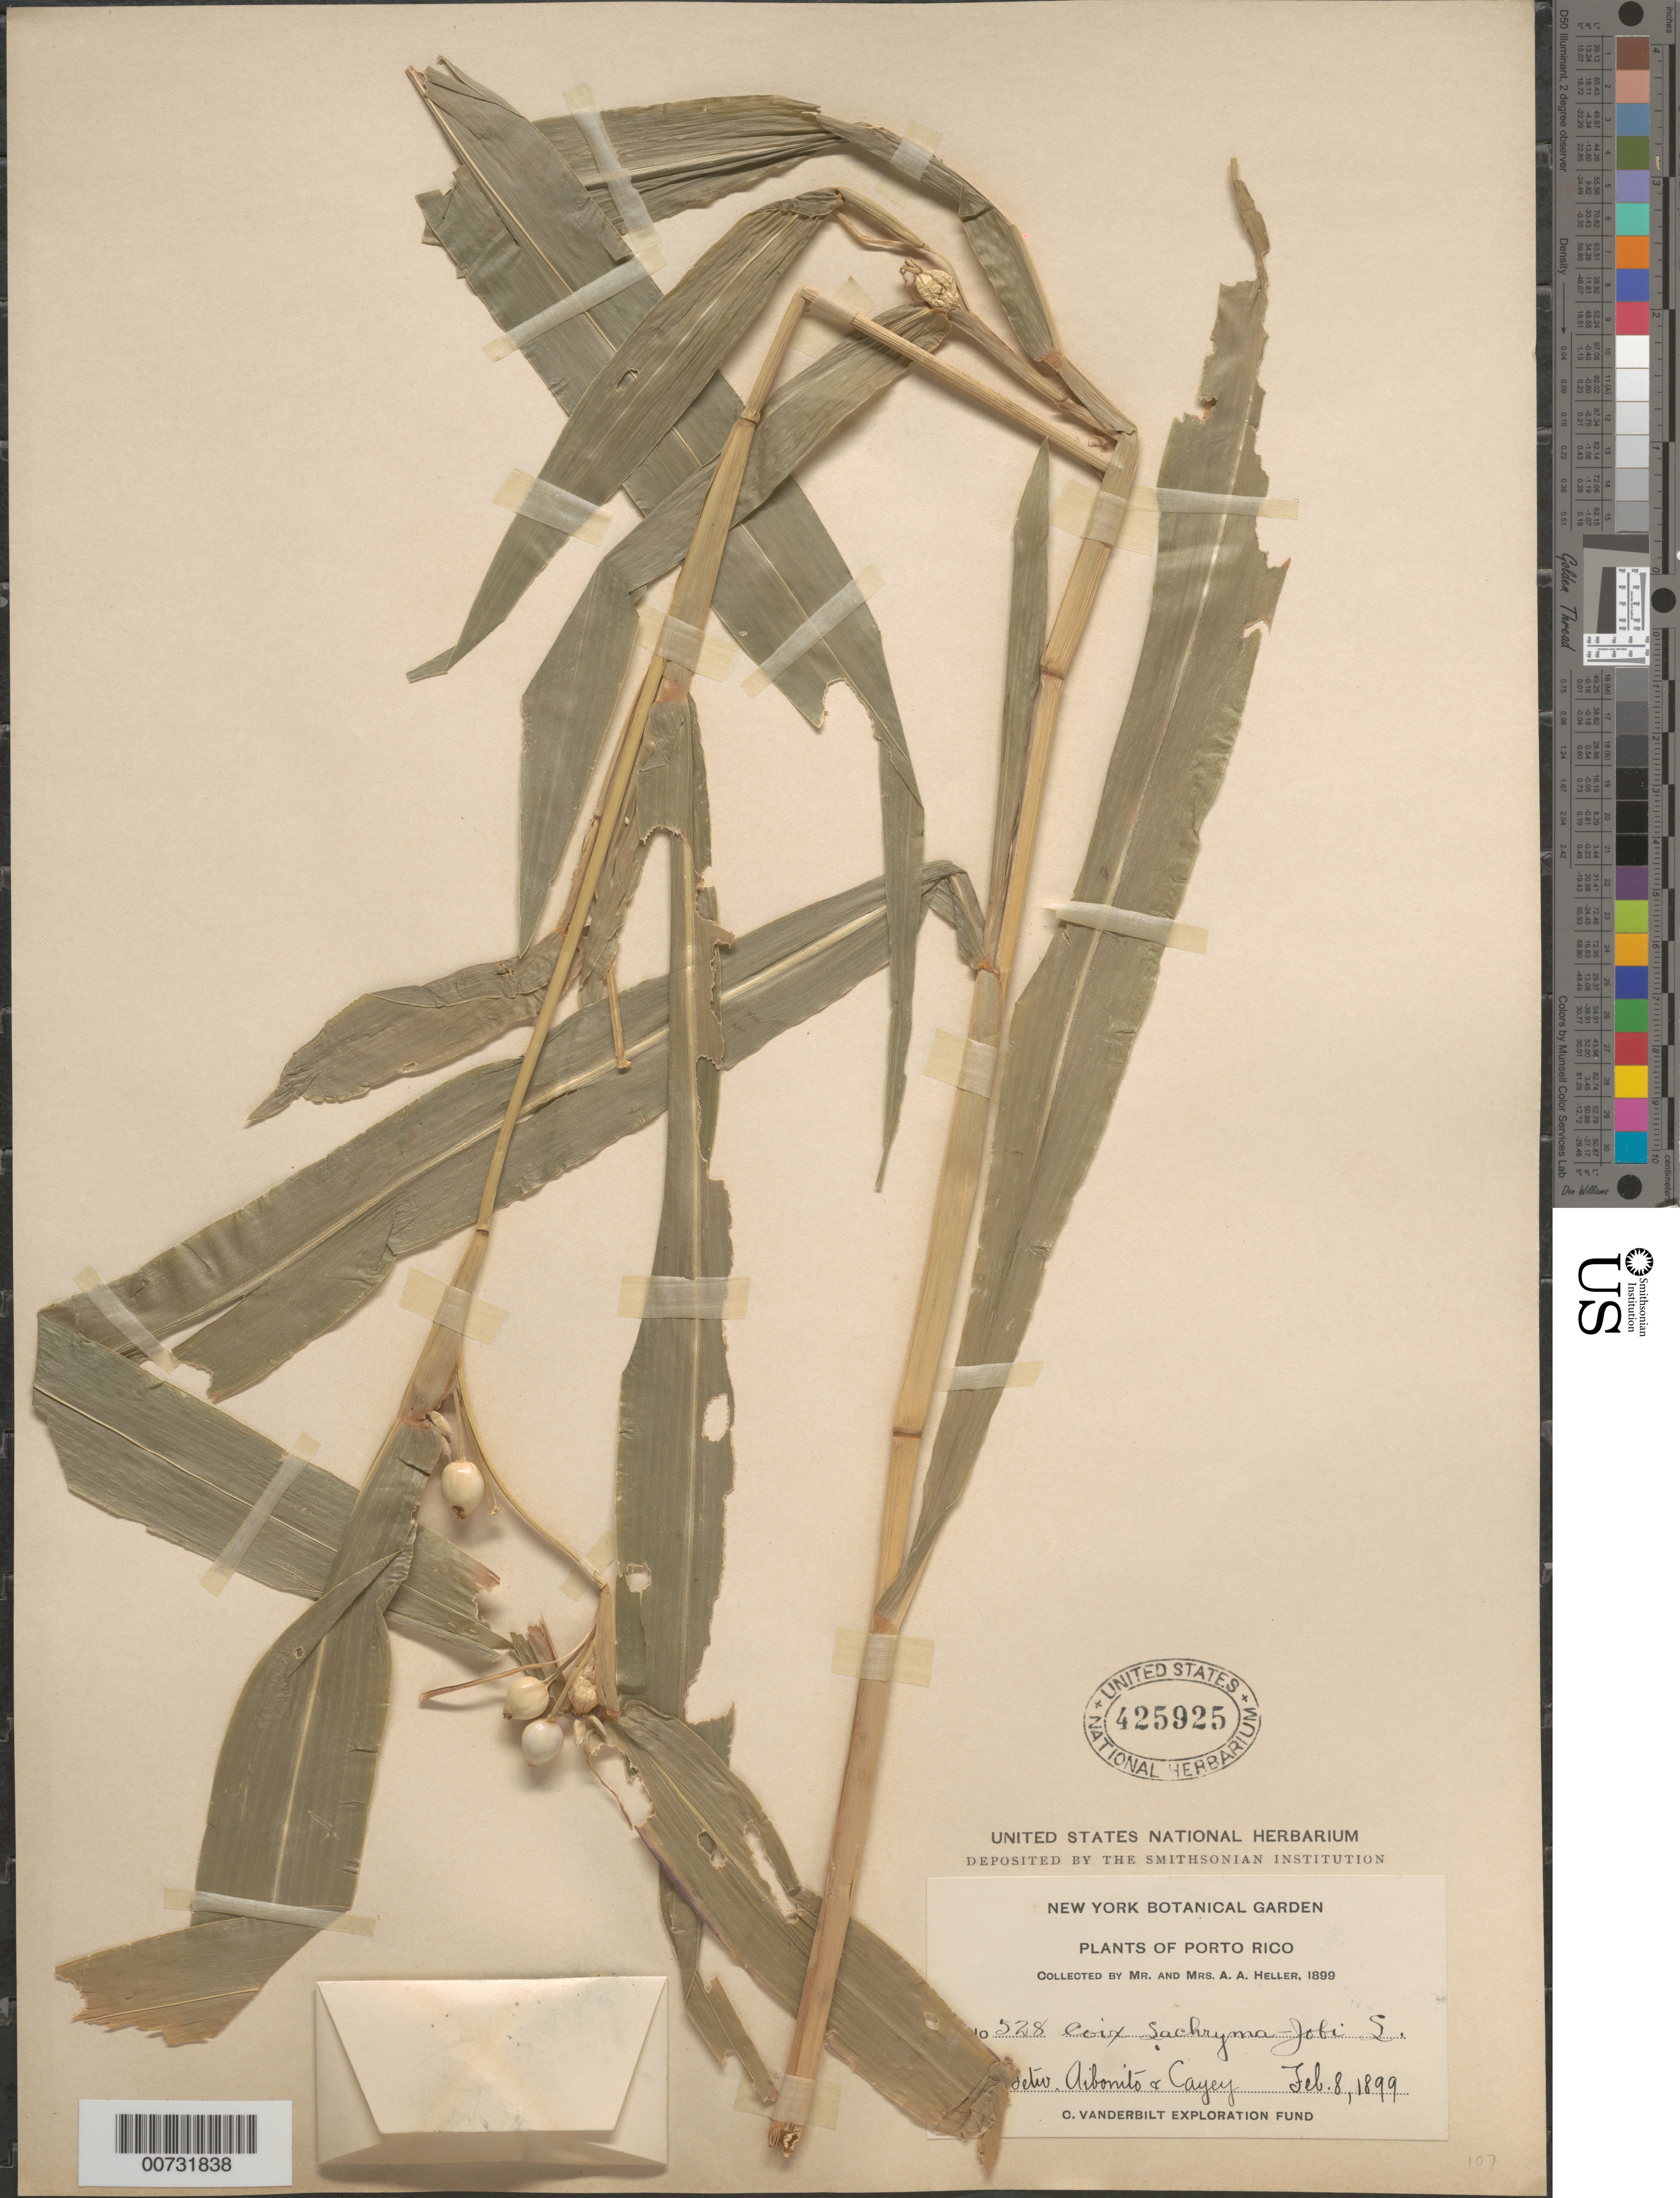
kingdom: Plantae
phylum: Tracheophyta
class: Liliopsida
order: Poales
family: Poaceae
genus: Coix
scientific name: Coix lacryma-jobi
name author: L.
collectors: A. A. Heller & E. G. Heller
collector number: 528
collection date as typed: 08 Feb 1899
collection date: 1899-02-08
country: Puerto Rico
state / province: Abonito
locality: Aibonito & Cayey, btw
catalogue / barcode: US 425925